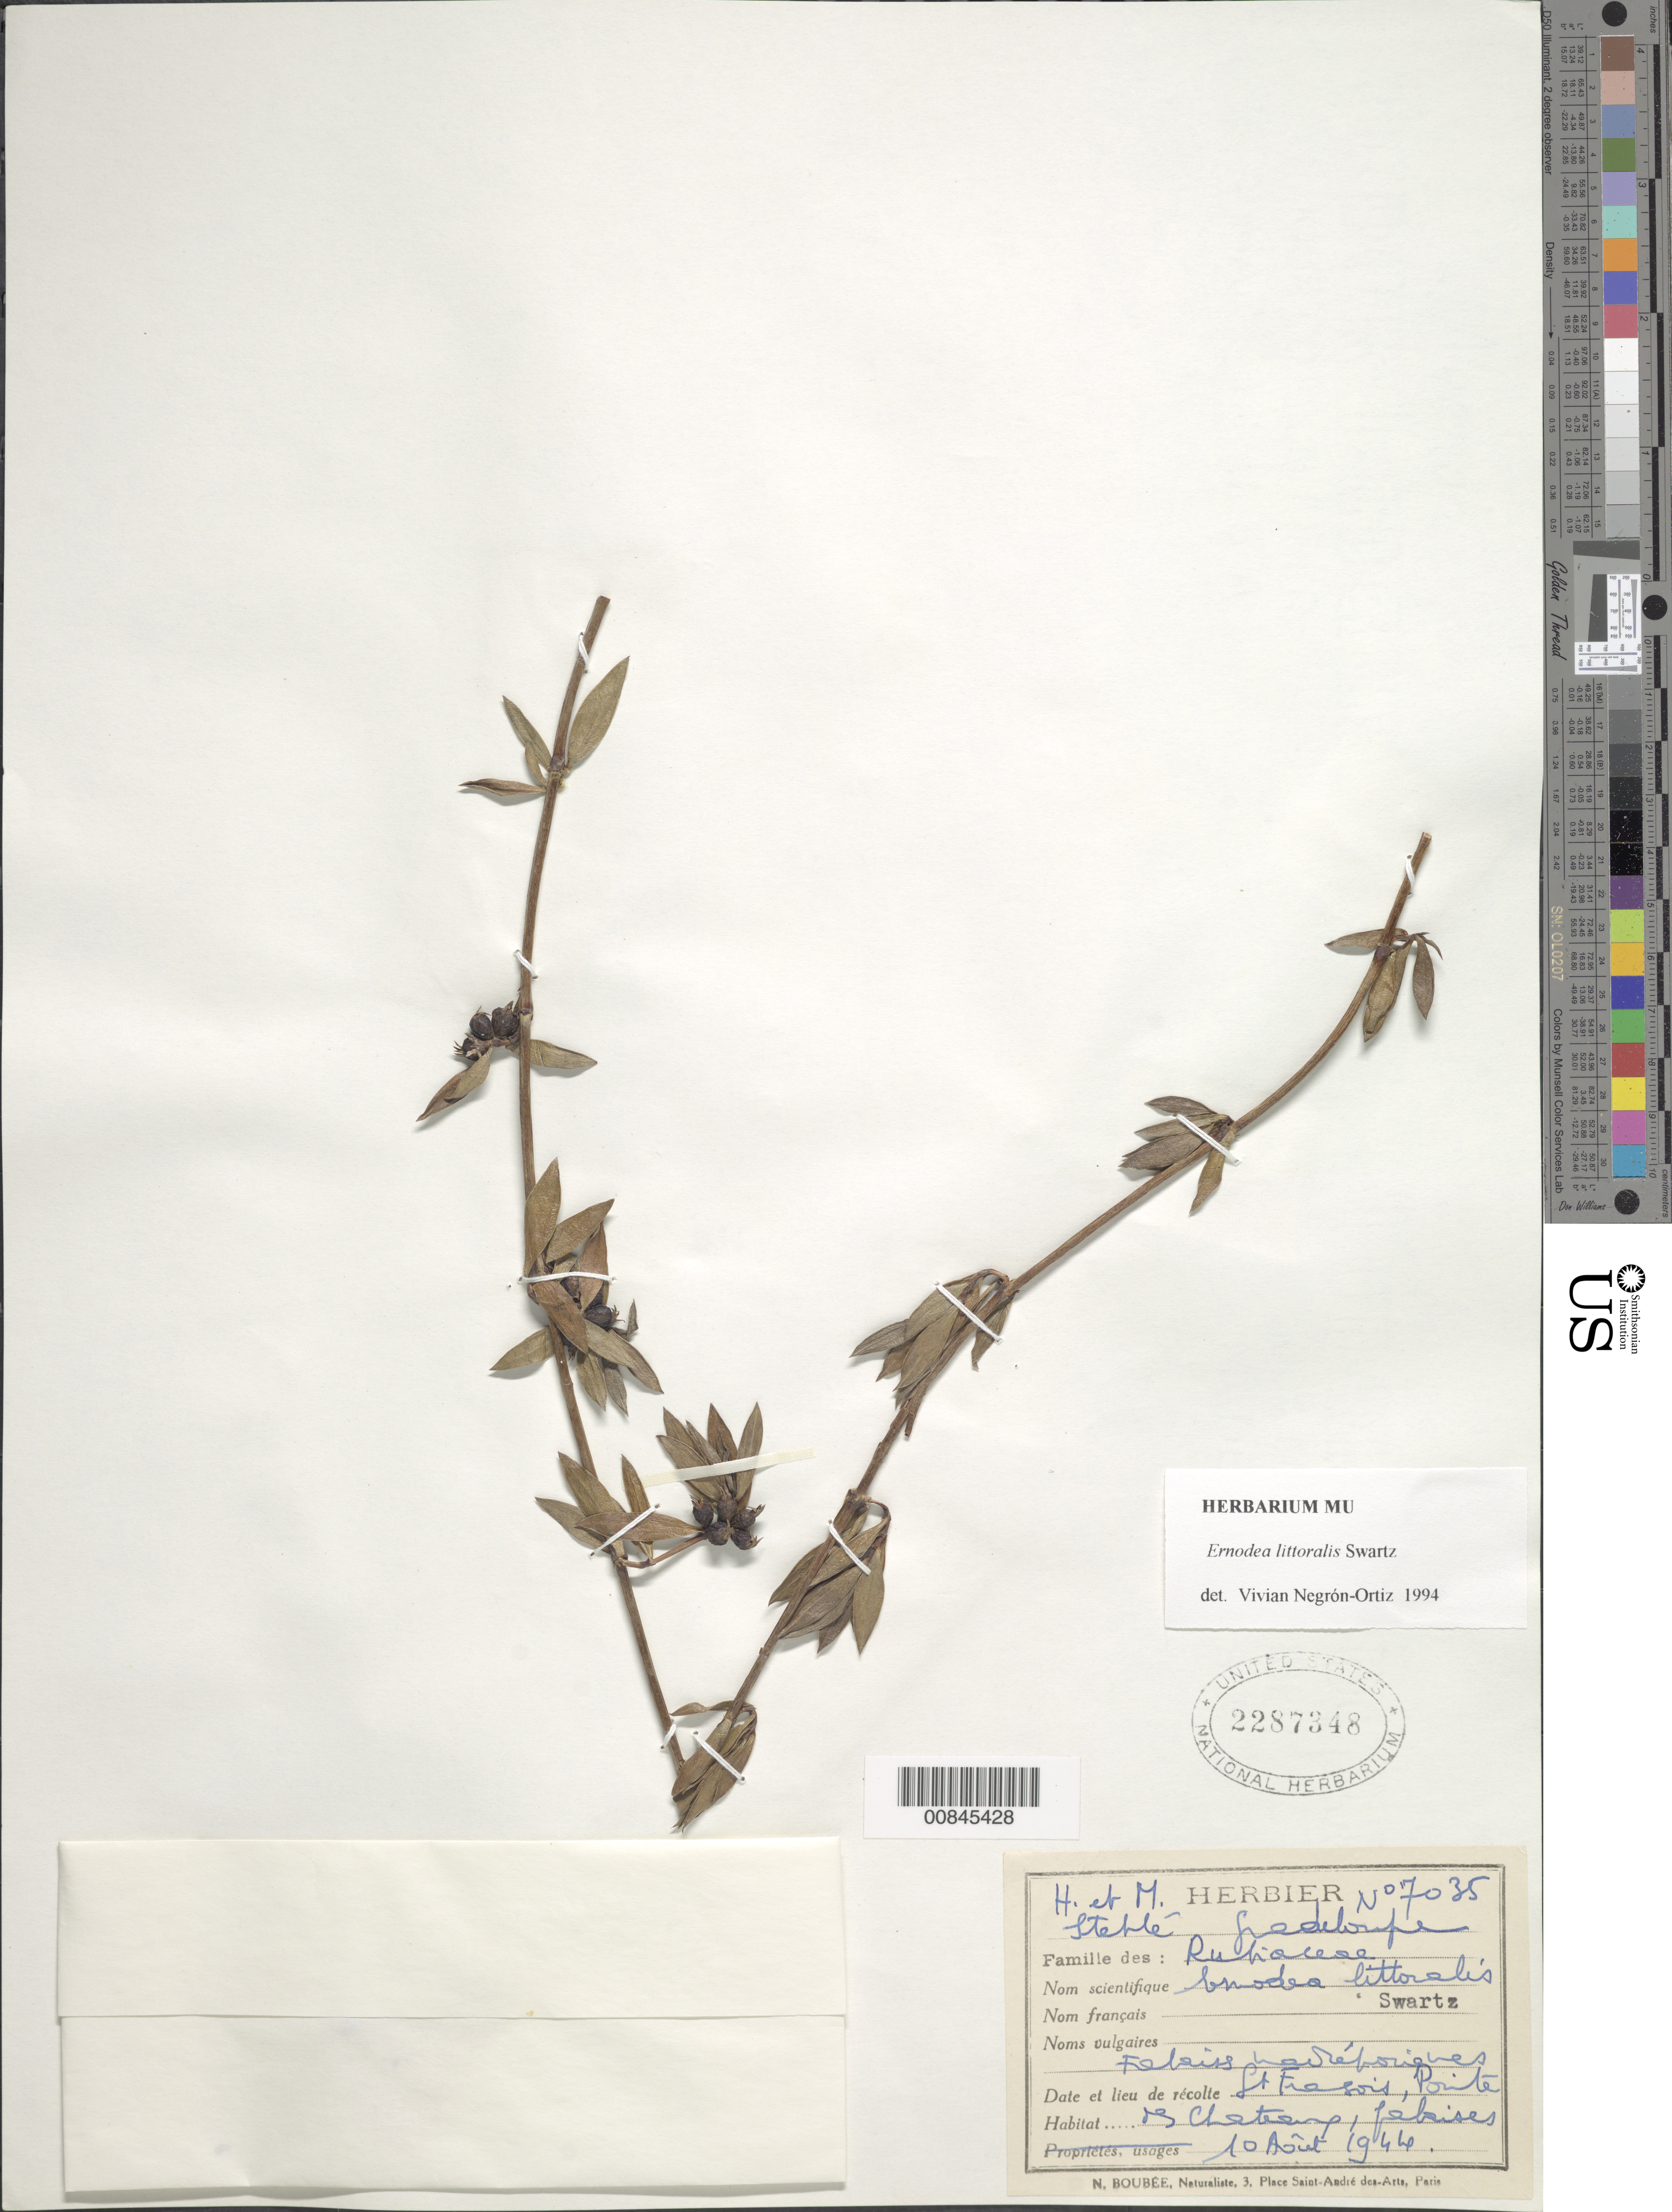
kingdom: Plantae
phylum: Tracheophyta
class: Magnoliopsida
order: Gentianales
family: Rubiaceae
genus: Ernodea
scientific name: Ernodea littoralis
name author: Sw.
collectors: H. Stehlé & M. Stehlé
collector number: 7035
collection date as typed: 10 Aug 1944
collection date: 1944-08-10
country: Guadeloupe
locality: St. Fra..sois (sp?), Pointe des Chateux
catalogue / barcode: US 2287348